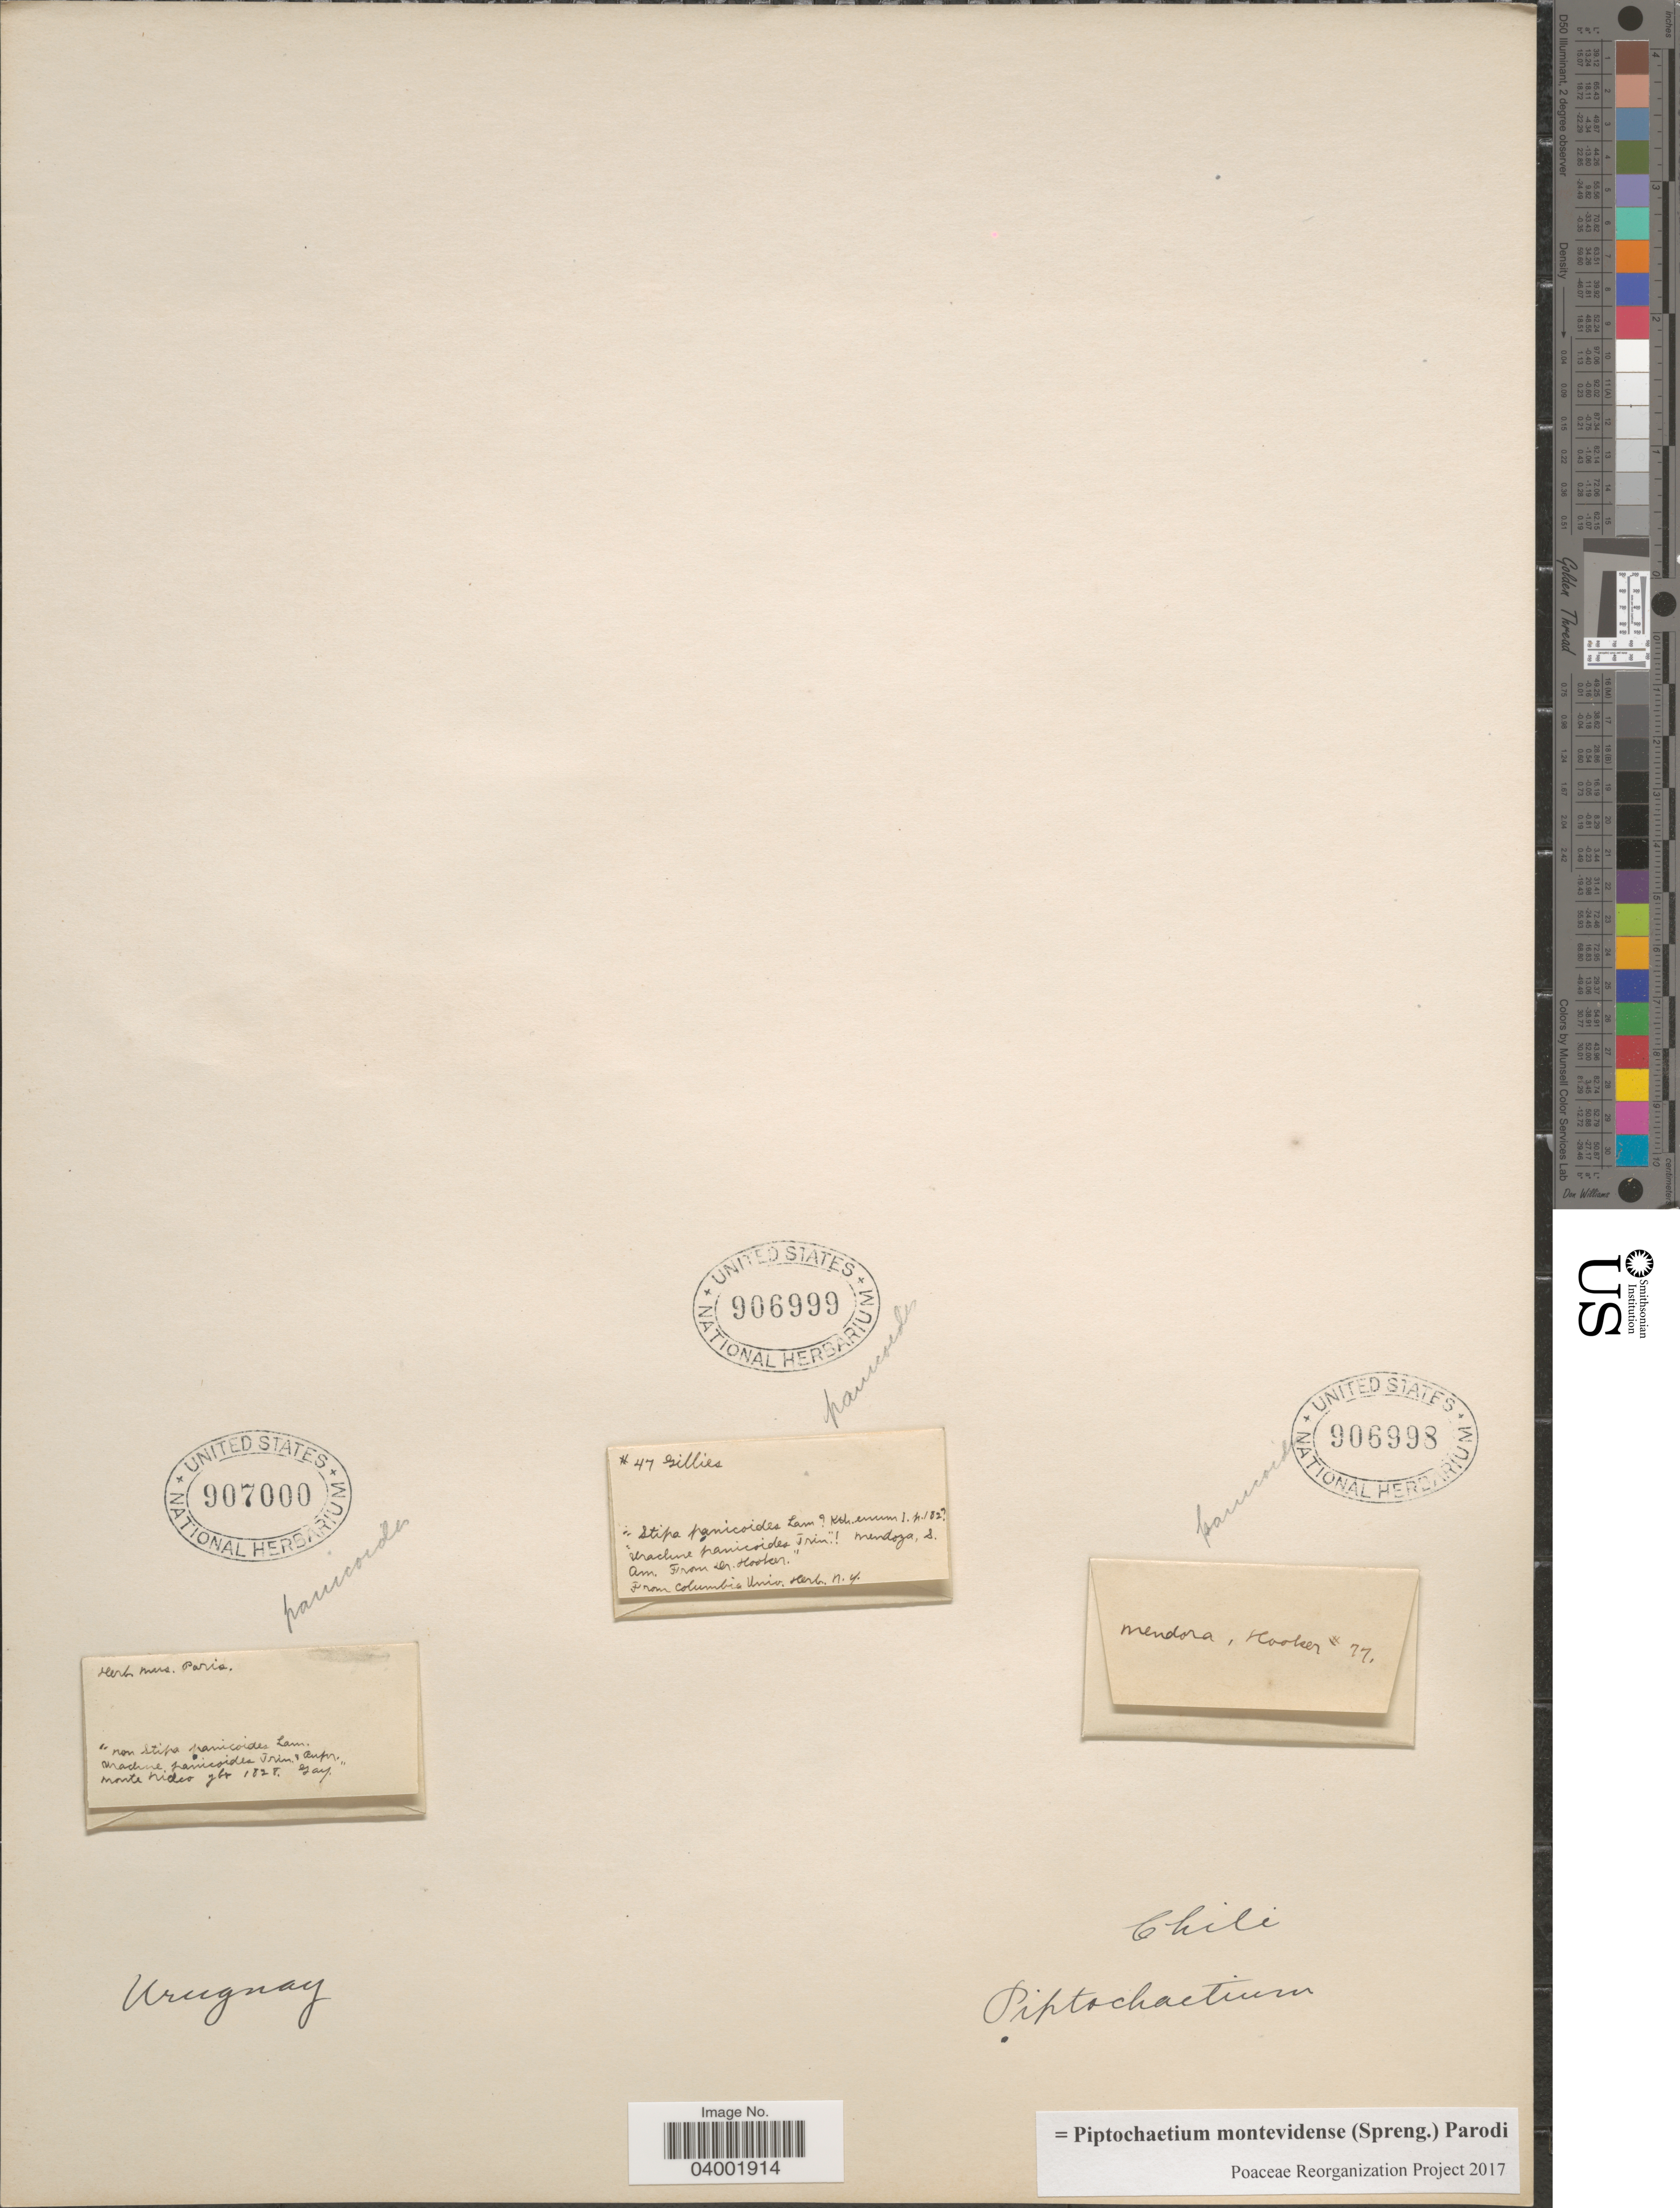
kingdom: Plantae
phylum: Tracheophyta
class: Liliopsida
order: Poales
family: Poaceae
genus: Piptochaetium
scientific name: Piptochaetium montevidense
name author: (Spreng.) Parodi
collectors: -. Hooker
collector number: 77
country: Chile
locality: Mendoza.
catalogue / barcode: US 906998